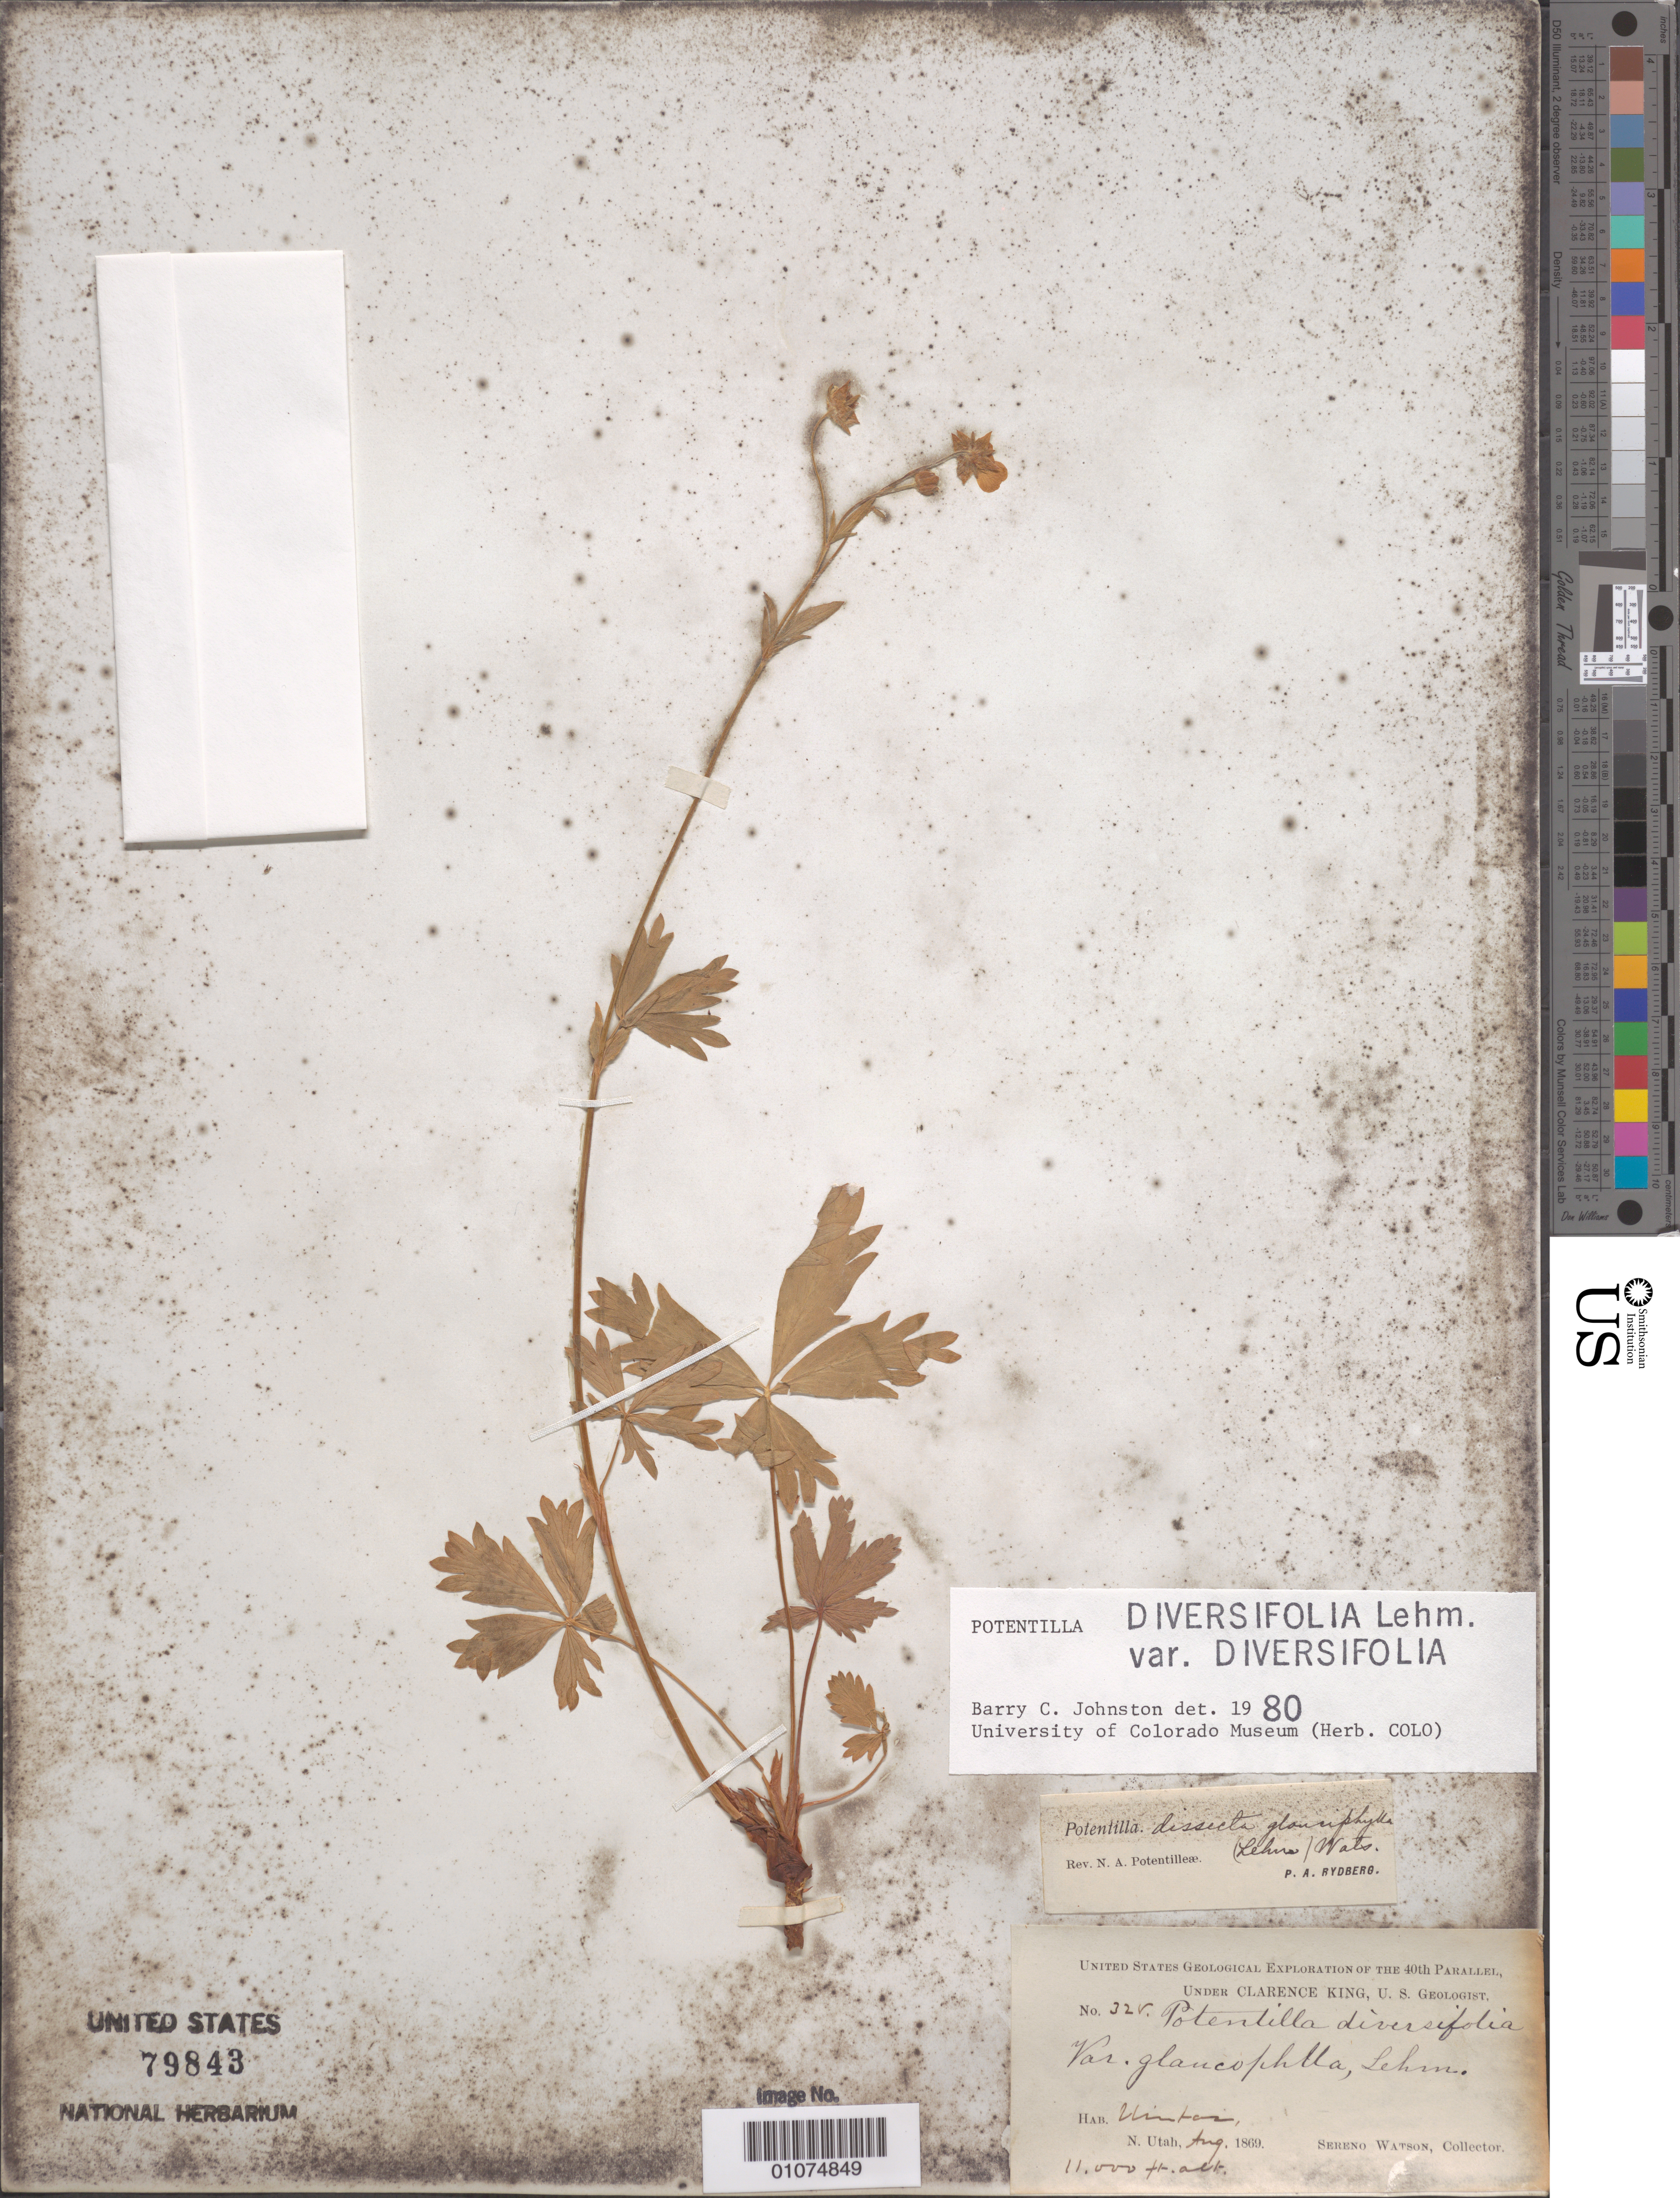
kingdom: Plantae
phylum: Tracheophyta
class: Magnoliopsida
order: Rosales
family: Rosaceae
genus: Potentilla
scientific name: Potentilla diversifolia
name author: Lehm.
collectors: S. Watson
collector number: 328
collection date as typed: Ag1 869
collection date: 1869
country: United States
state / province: Utah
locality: Uintas, N. Utah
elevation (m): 3353